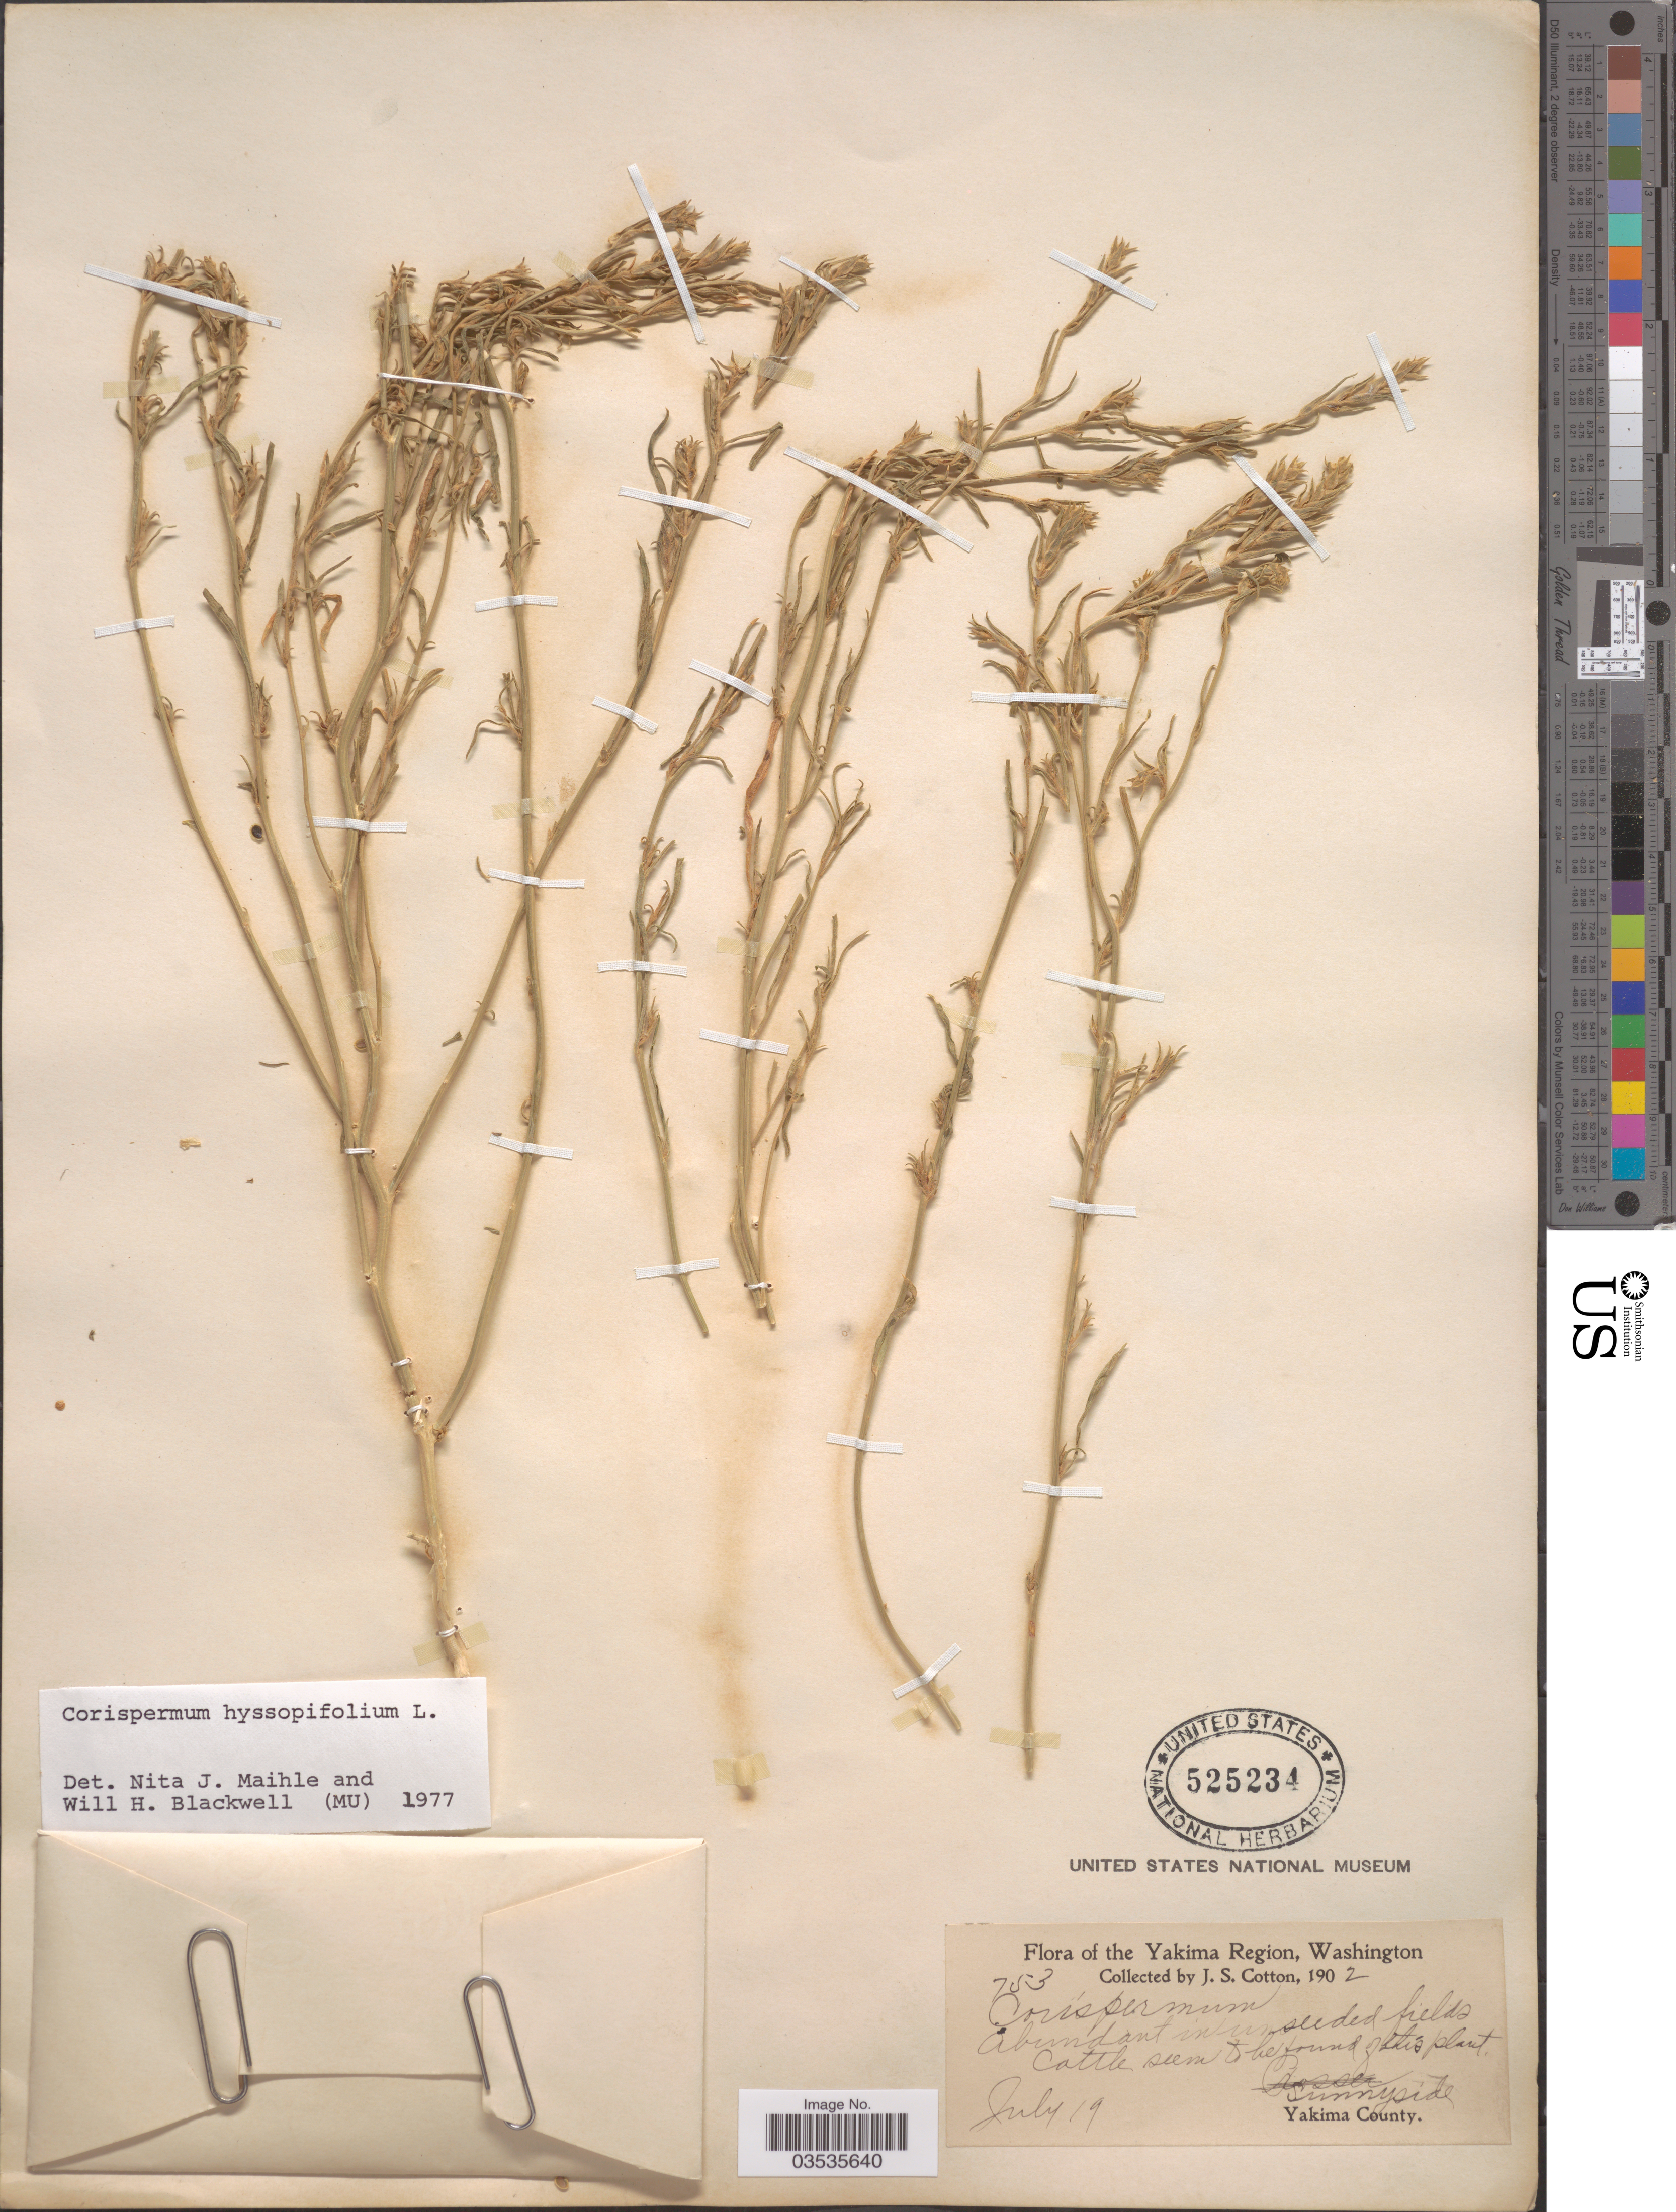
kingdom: Plantae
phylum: Tracheophyta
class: Magnoliopsida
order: Caryophyllales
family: Amaranthaceae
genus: Corispermum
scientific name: Corispermum hyssopifolium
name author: L.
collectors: J. S. Cotton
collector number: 753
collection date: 1902-07-19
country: United States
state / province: Washington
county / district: Yakima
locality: Yakima Region. Sunnyside. Yakima County.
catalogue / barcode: US 525234